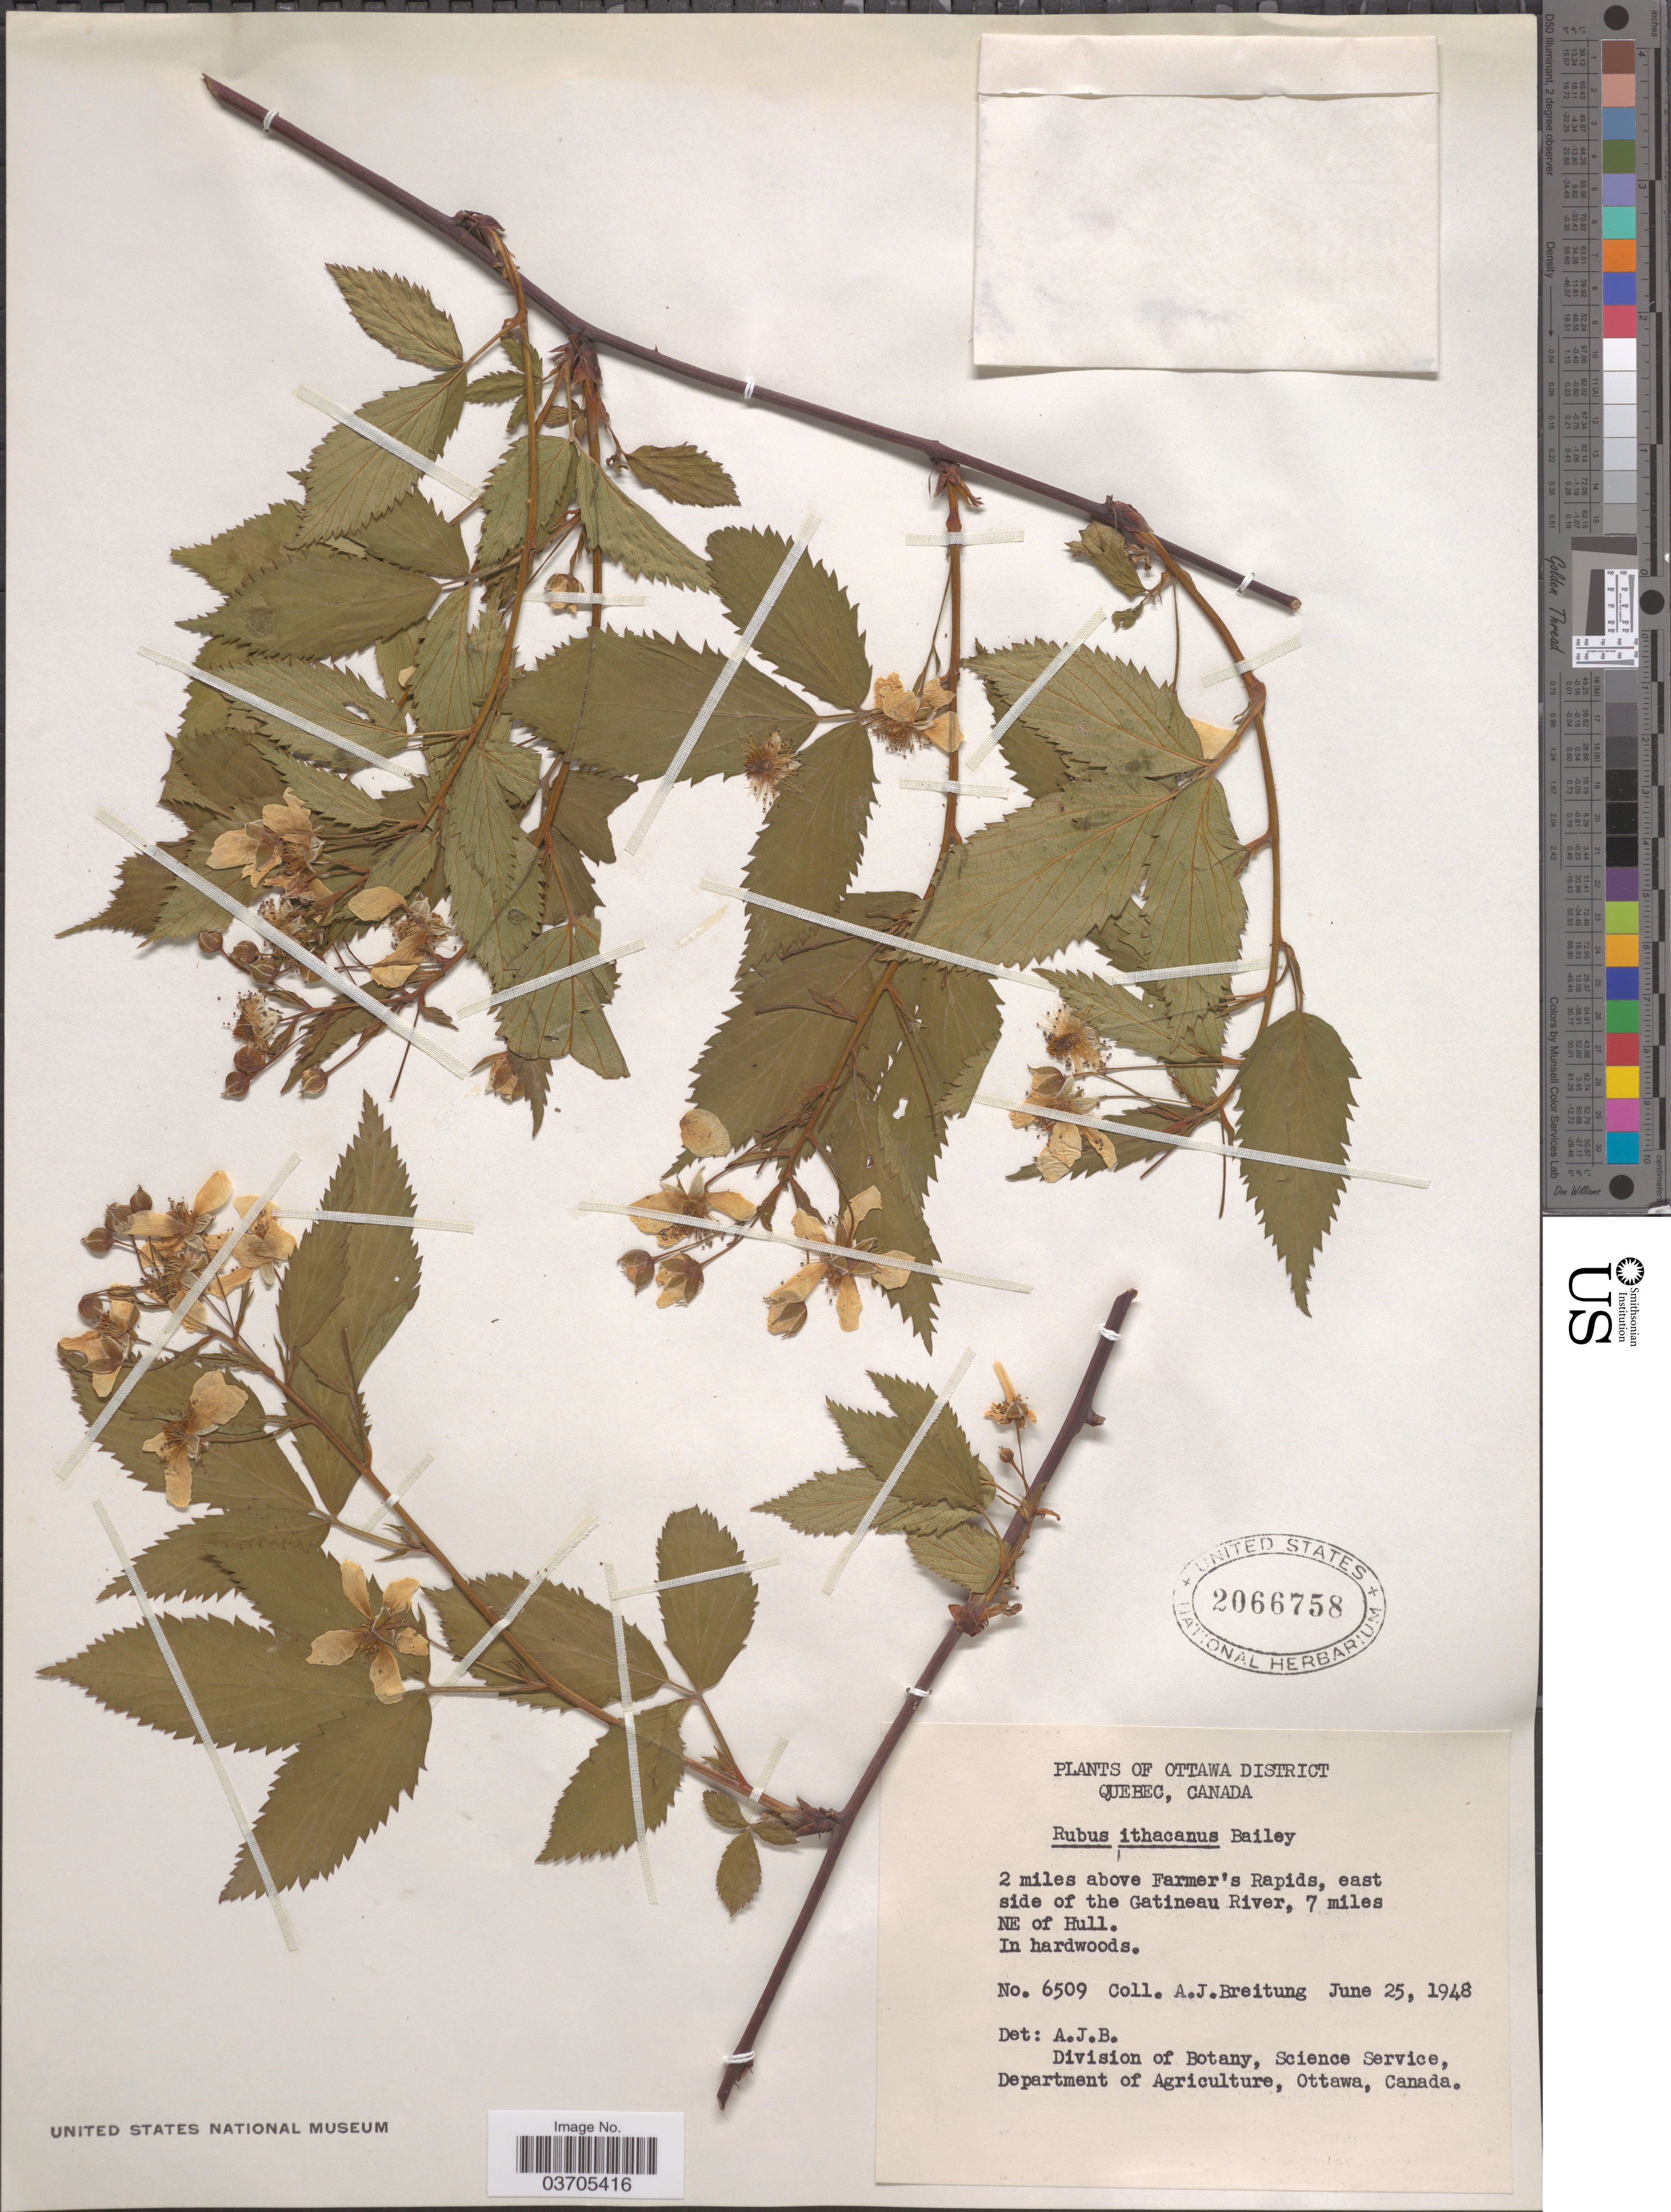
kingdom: Plantae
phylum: Tracheophyta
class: Magnoliopsida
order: Rosales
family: Rosaceae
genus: Rubus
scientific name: Rubus ithacanus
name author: L.H. Bailey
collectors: A. Breitung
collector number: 6509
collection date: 1948-06-25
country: Canada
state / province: Quebec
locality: Ottawa District. 2 miles above Farmer's Rapids, east side of the Gatineau River, 7 miles NE of Hull.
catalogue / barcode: US 2066758